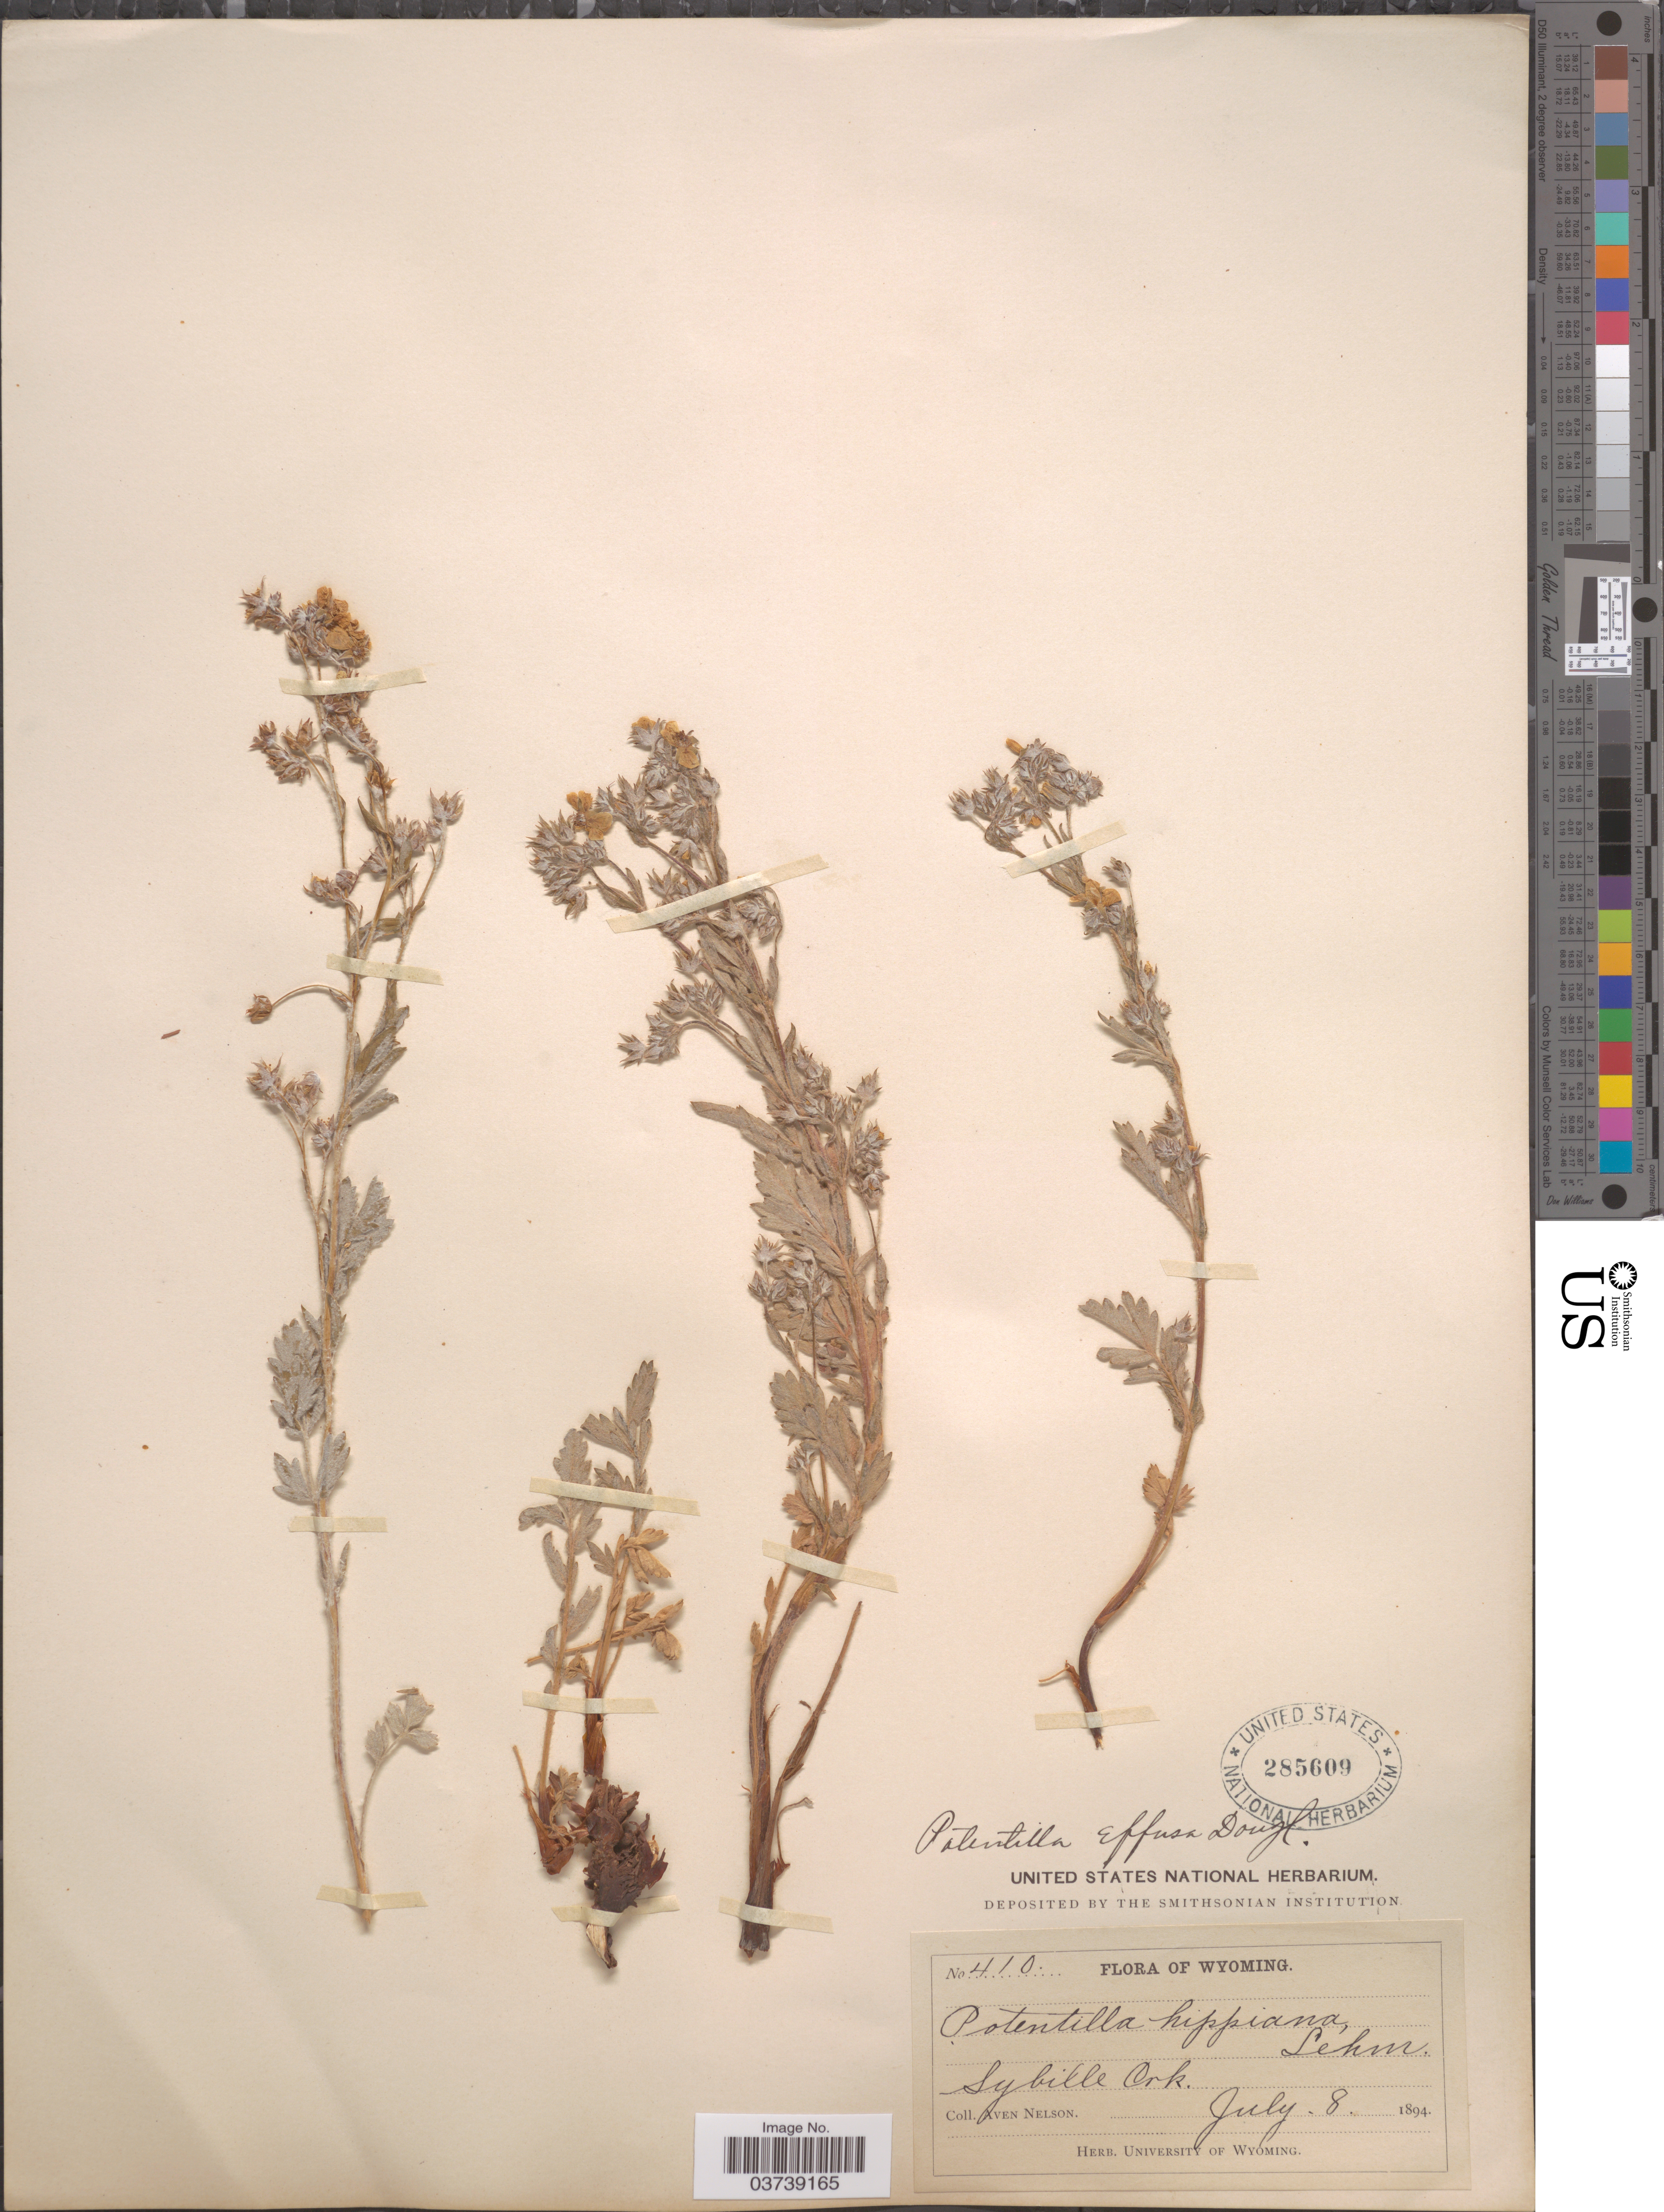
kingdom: Plantae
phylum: Tracheophyta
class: Magnoliopsida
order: Rosales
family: Rosaceae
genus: Potentilla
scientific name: Potentilla effusa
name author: Douglas ex Lehm.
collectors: A. Nelson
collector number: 410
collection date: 1894-07-08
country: United States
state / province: Wyoming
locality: Sybille Crk.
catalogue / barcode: US 285609